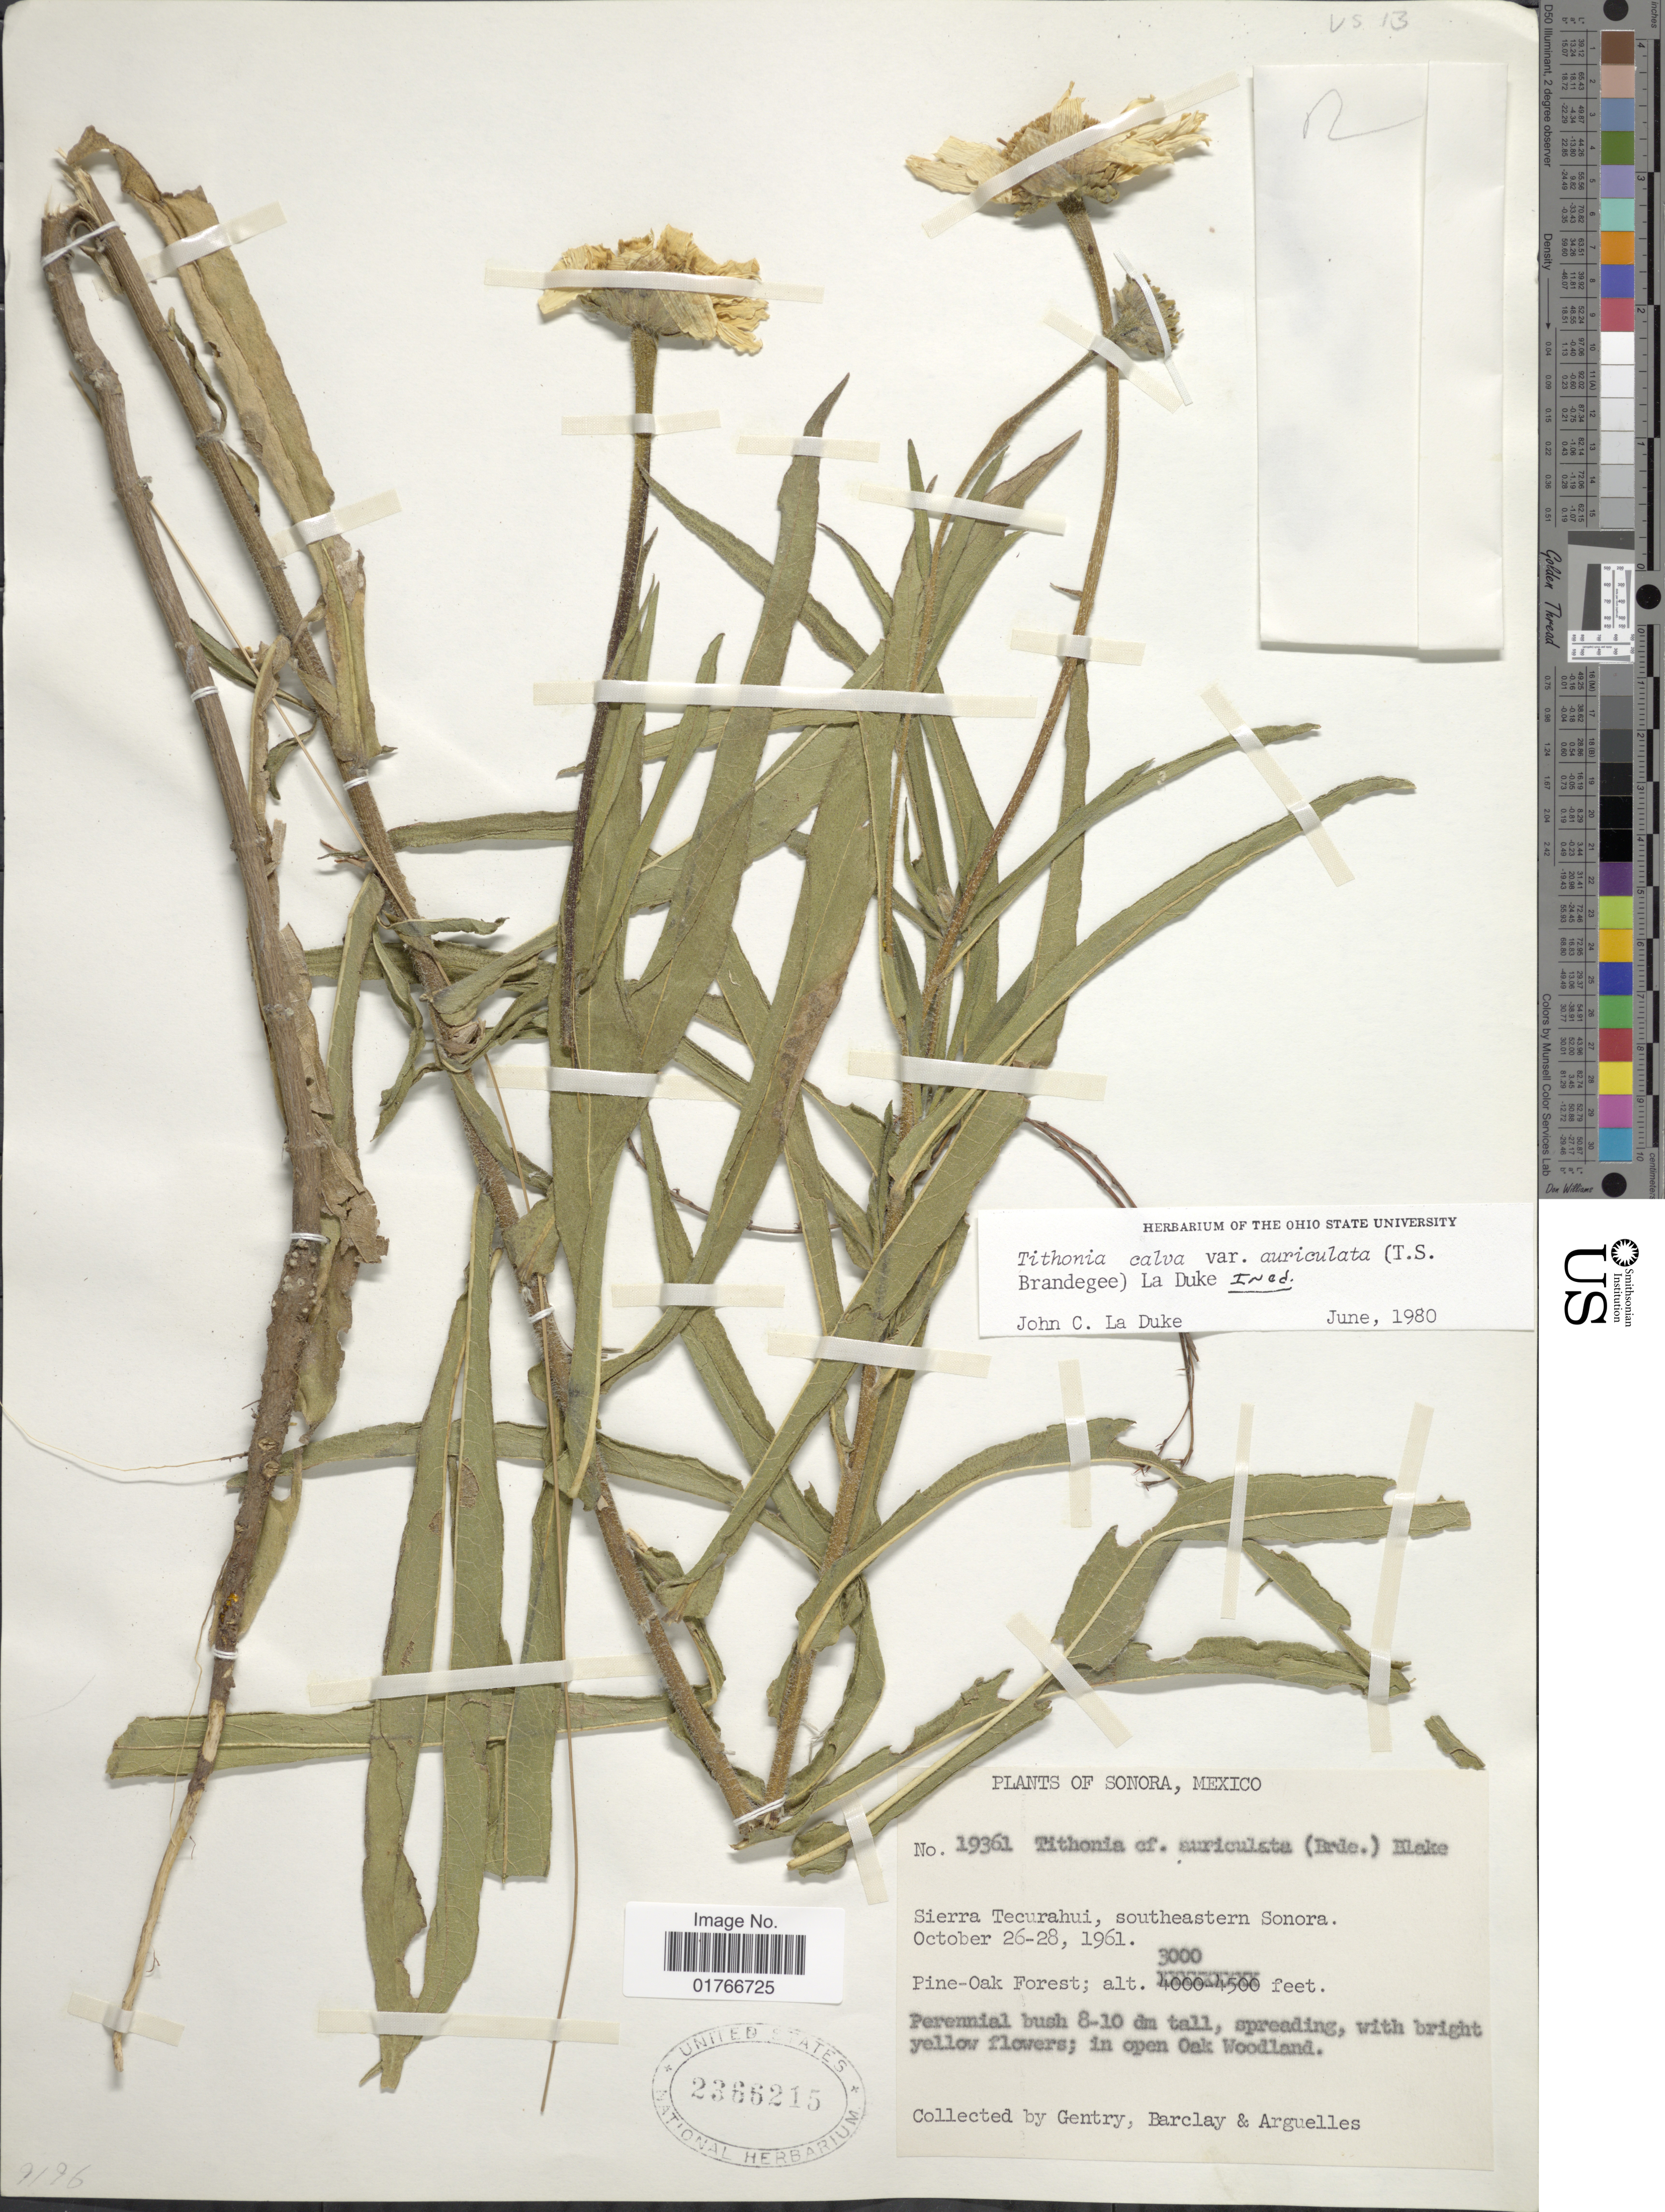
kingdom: Plantae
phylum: Tracheophyta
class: Magnoliopsida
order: Asterales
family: Asteraceae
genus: Tithonia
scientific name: Tithonia calva var. auriculata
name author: (Brandegee) Laduke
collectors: Gentry, --, -- Barclay & Arguelles, --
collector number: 19361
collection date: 1961-10-26/1961-10-28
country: Mexico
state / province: Sonora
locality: Sierra Tecurahui, southeastern Sonora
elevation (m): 914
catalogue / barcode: US 2366215